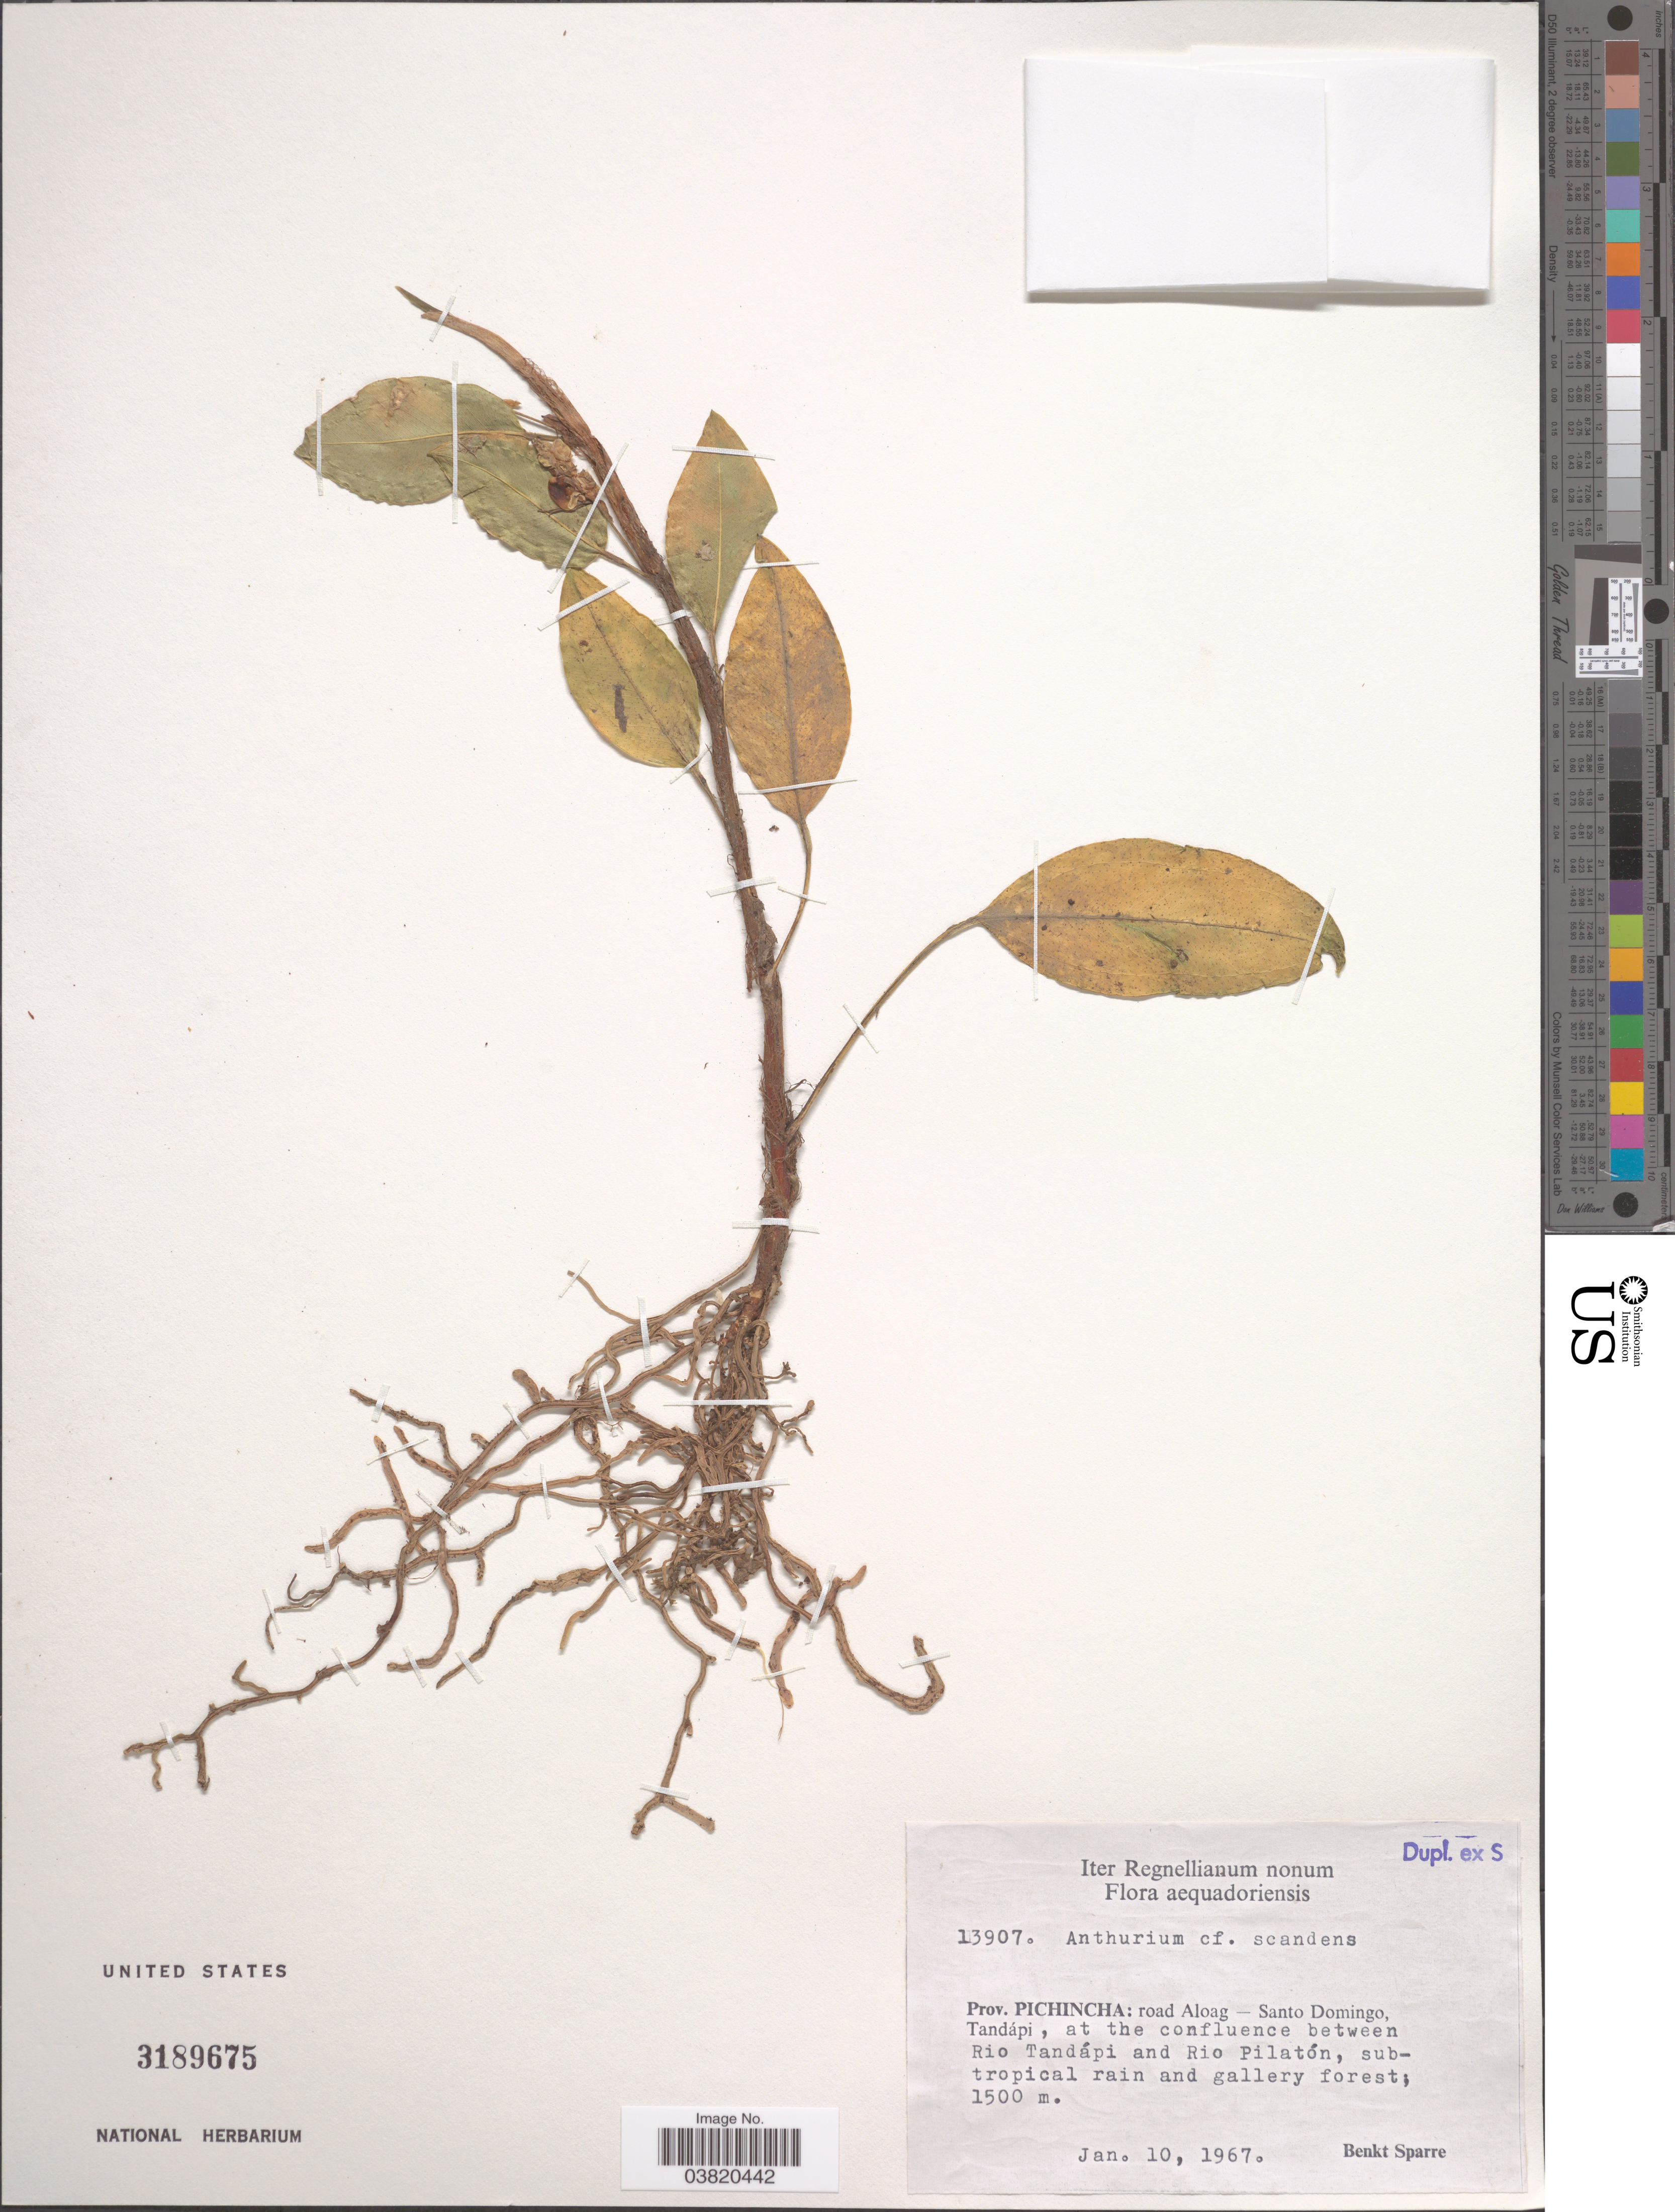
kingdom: Plantae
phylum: Tracheophyta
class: Liliopsida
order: Alismatales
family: Araceae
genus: Anthurium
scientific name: Anthurium scandens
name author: (Aubl.) Engl.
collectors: B. Sparre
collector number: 13907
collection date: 1967-01-10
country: Ecuador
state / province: Pichincha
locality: Road Aloag- Santo Domingo, Tandápi, at the confluence between Rio Tandápi and Rio Pilatón.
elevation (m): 1500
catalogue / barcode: US 3189675